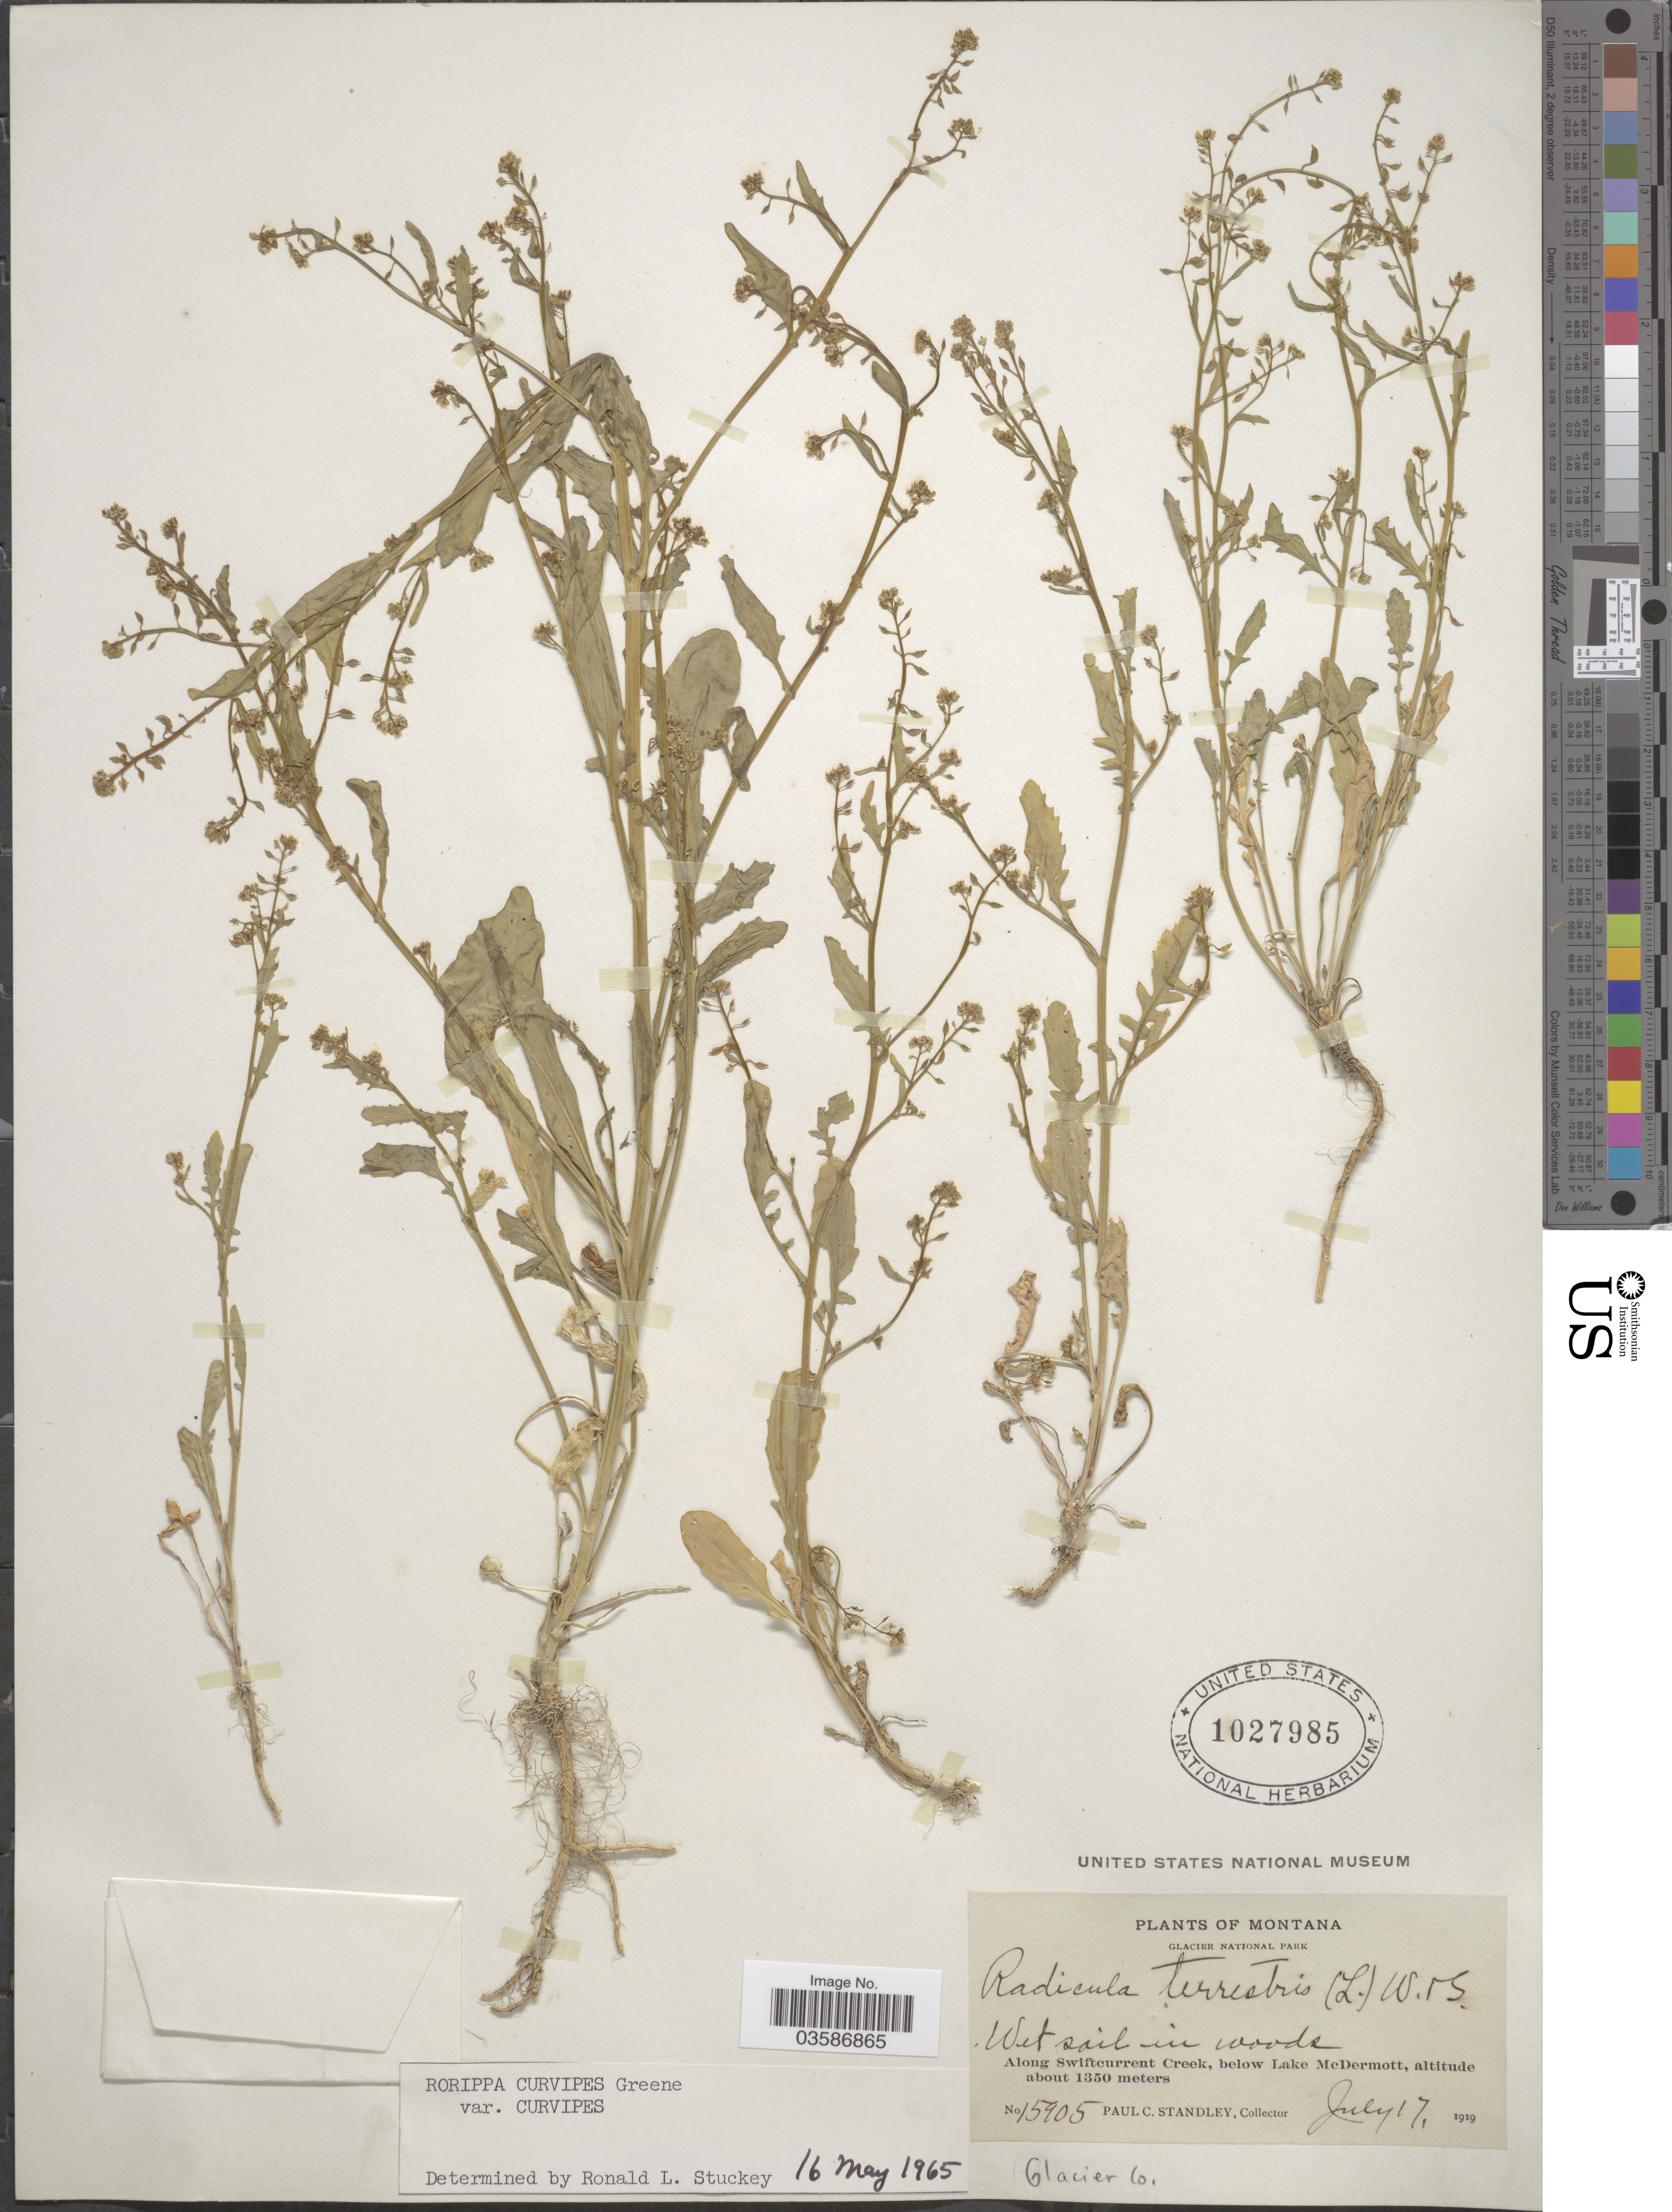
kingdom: Plantae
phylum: Tracheophyta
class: Magnoliopsida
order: Brassicales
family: Brassicaceae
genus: Rorippa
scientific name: Rorippa curvipes var. curvipes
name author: Greene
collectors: P. C. Standley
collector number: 15905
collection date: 1919-07-17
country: United States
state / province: Montana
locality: Glacier National Park. Along Swiftcurrent Creek, below Lake McDermott. Glacier Co.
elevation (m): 1350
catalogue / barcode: US 1027985